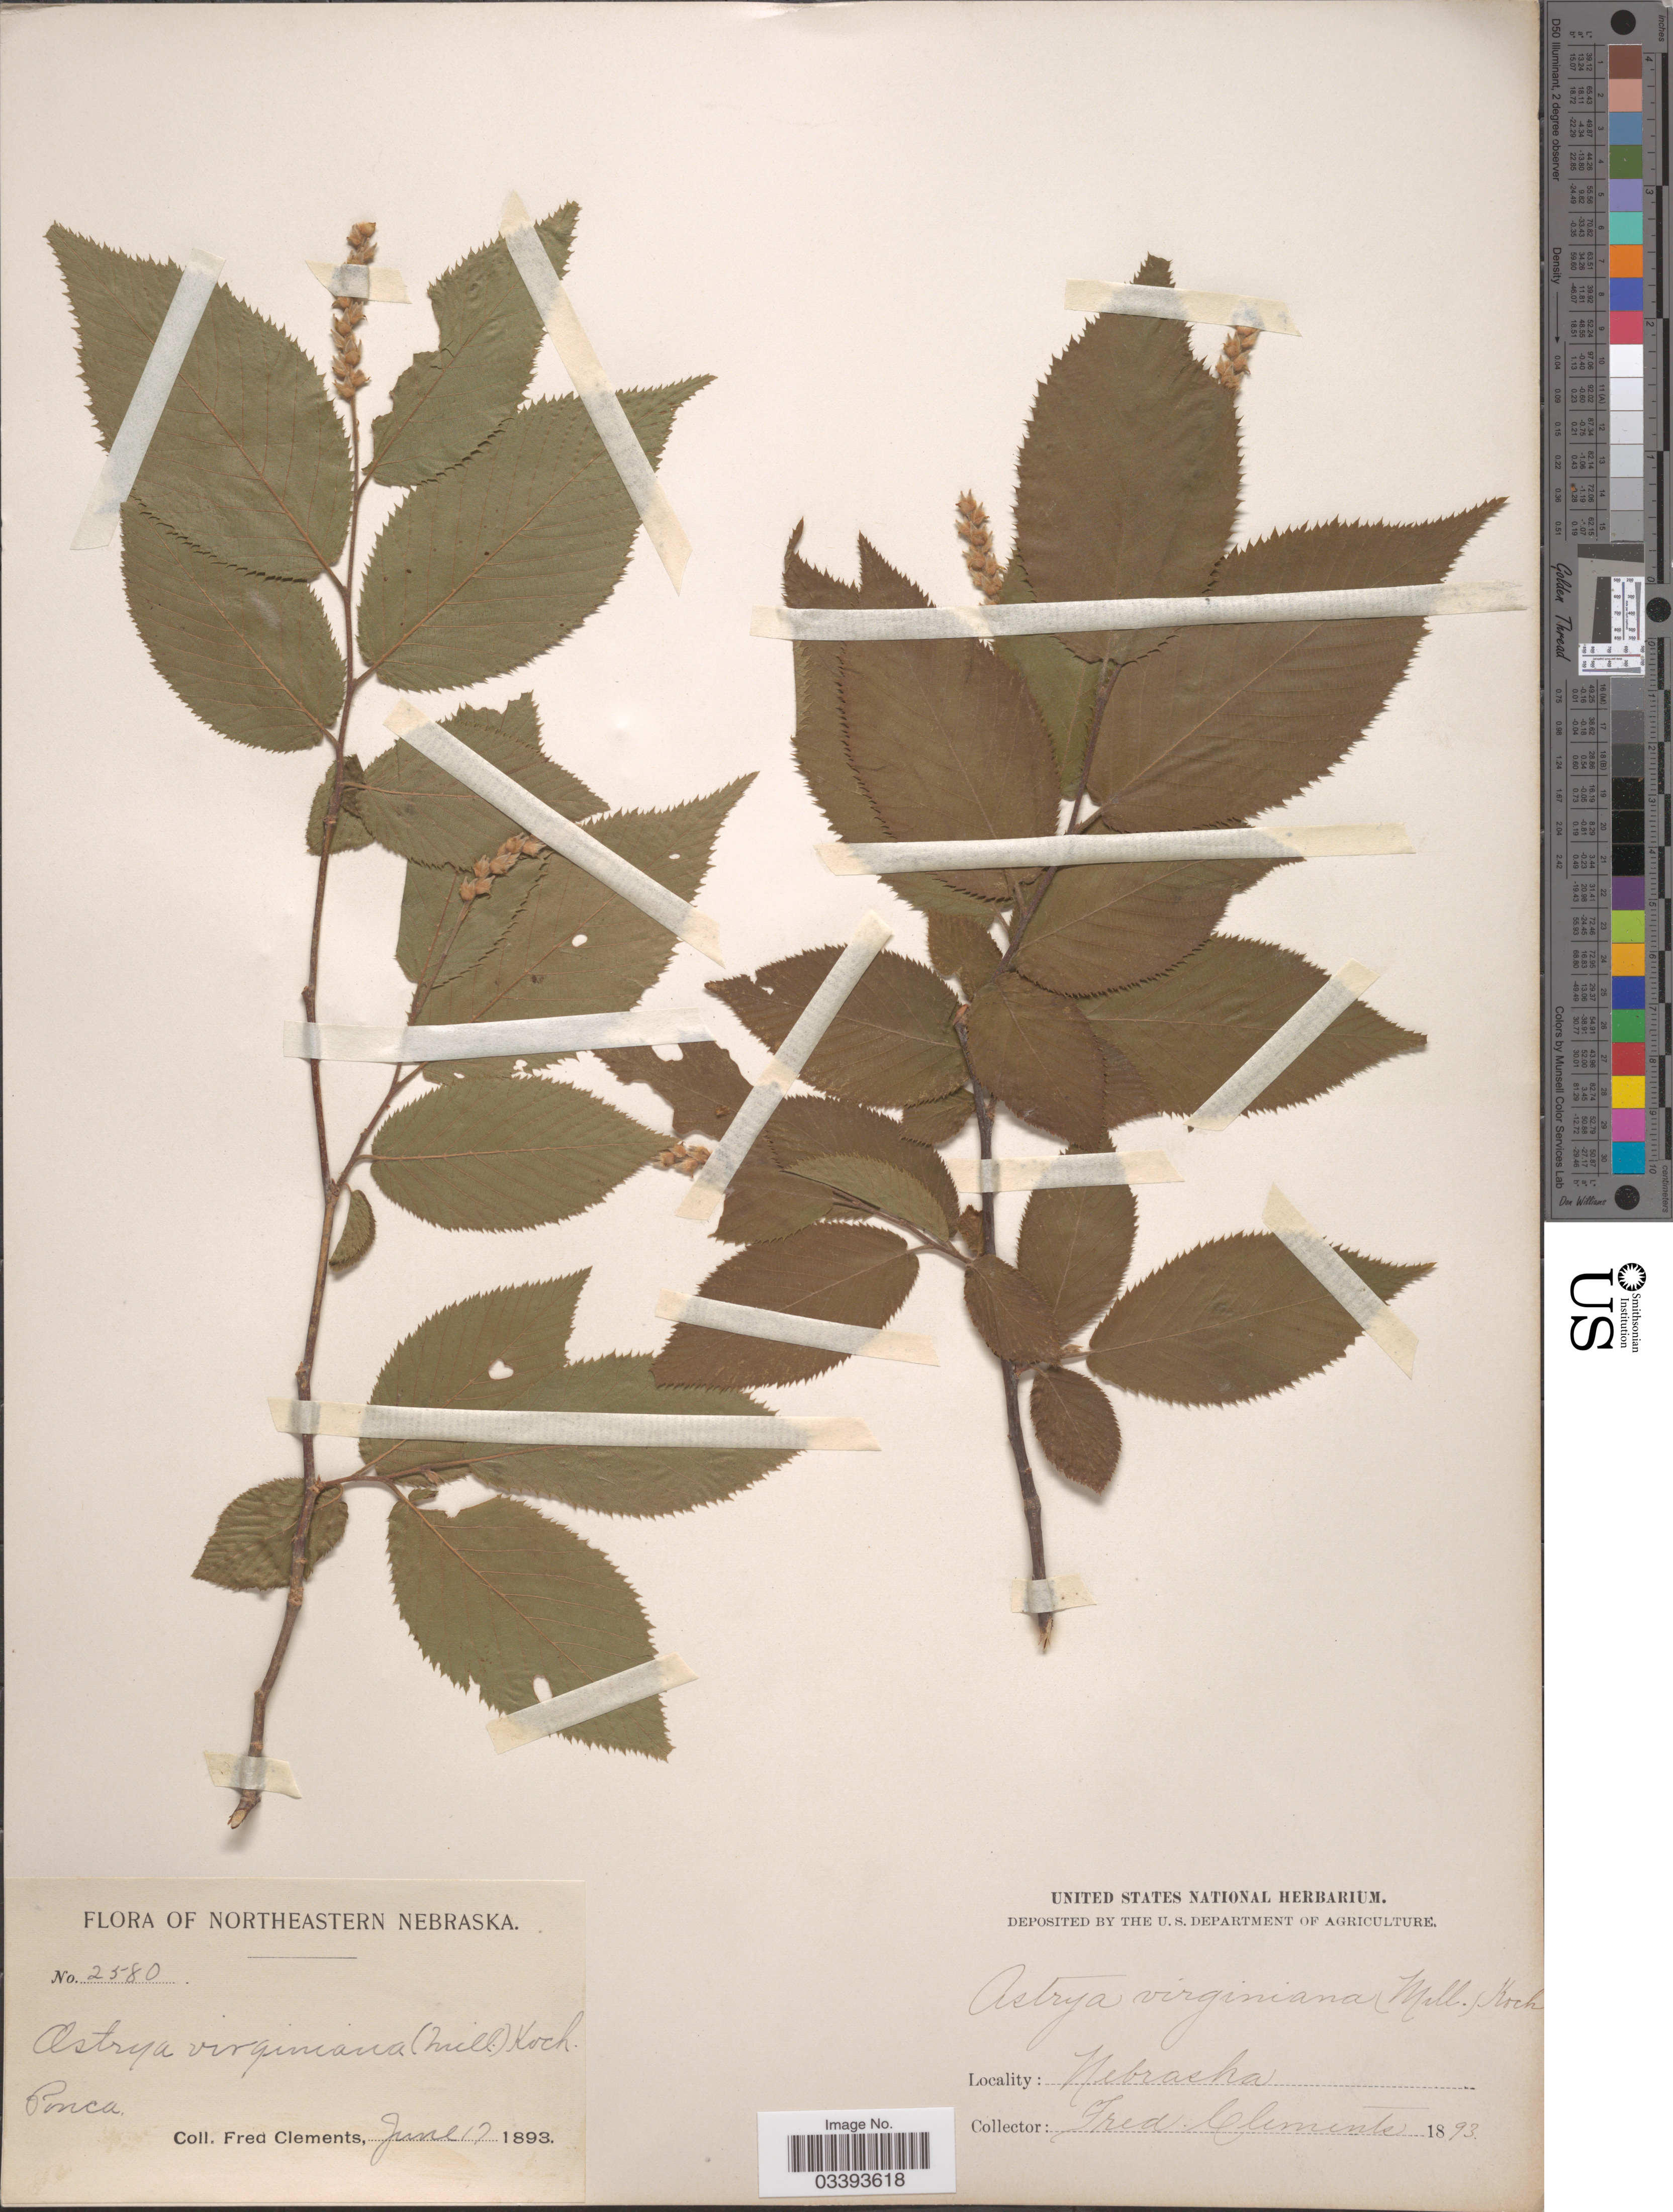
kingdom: Plantae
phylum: Tracheophyta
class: Magnoliopsida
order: Fagales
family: Betulaceae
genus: Ostrya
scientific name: Ostrya virginiana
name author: (Mill.) K. Koch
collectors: F. Clements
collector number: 2580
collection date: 1893-06-17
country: United States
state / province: Nebraska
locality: Northeastern Nebraska. Ponca.